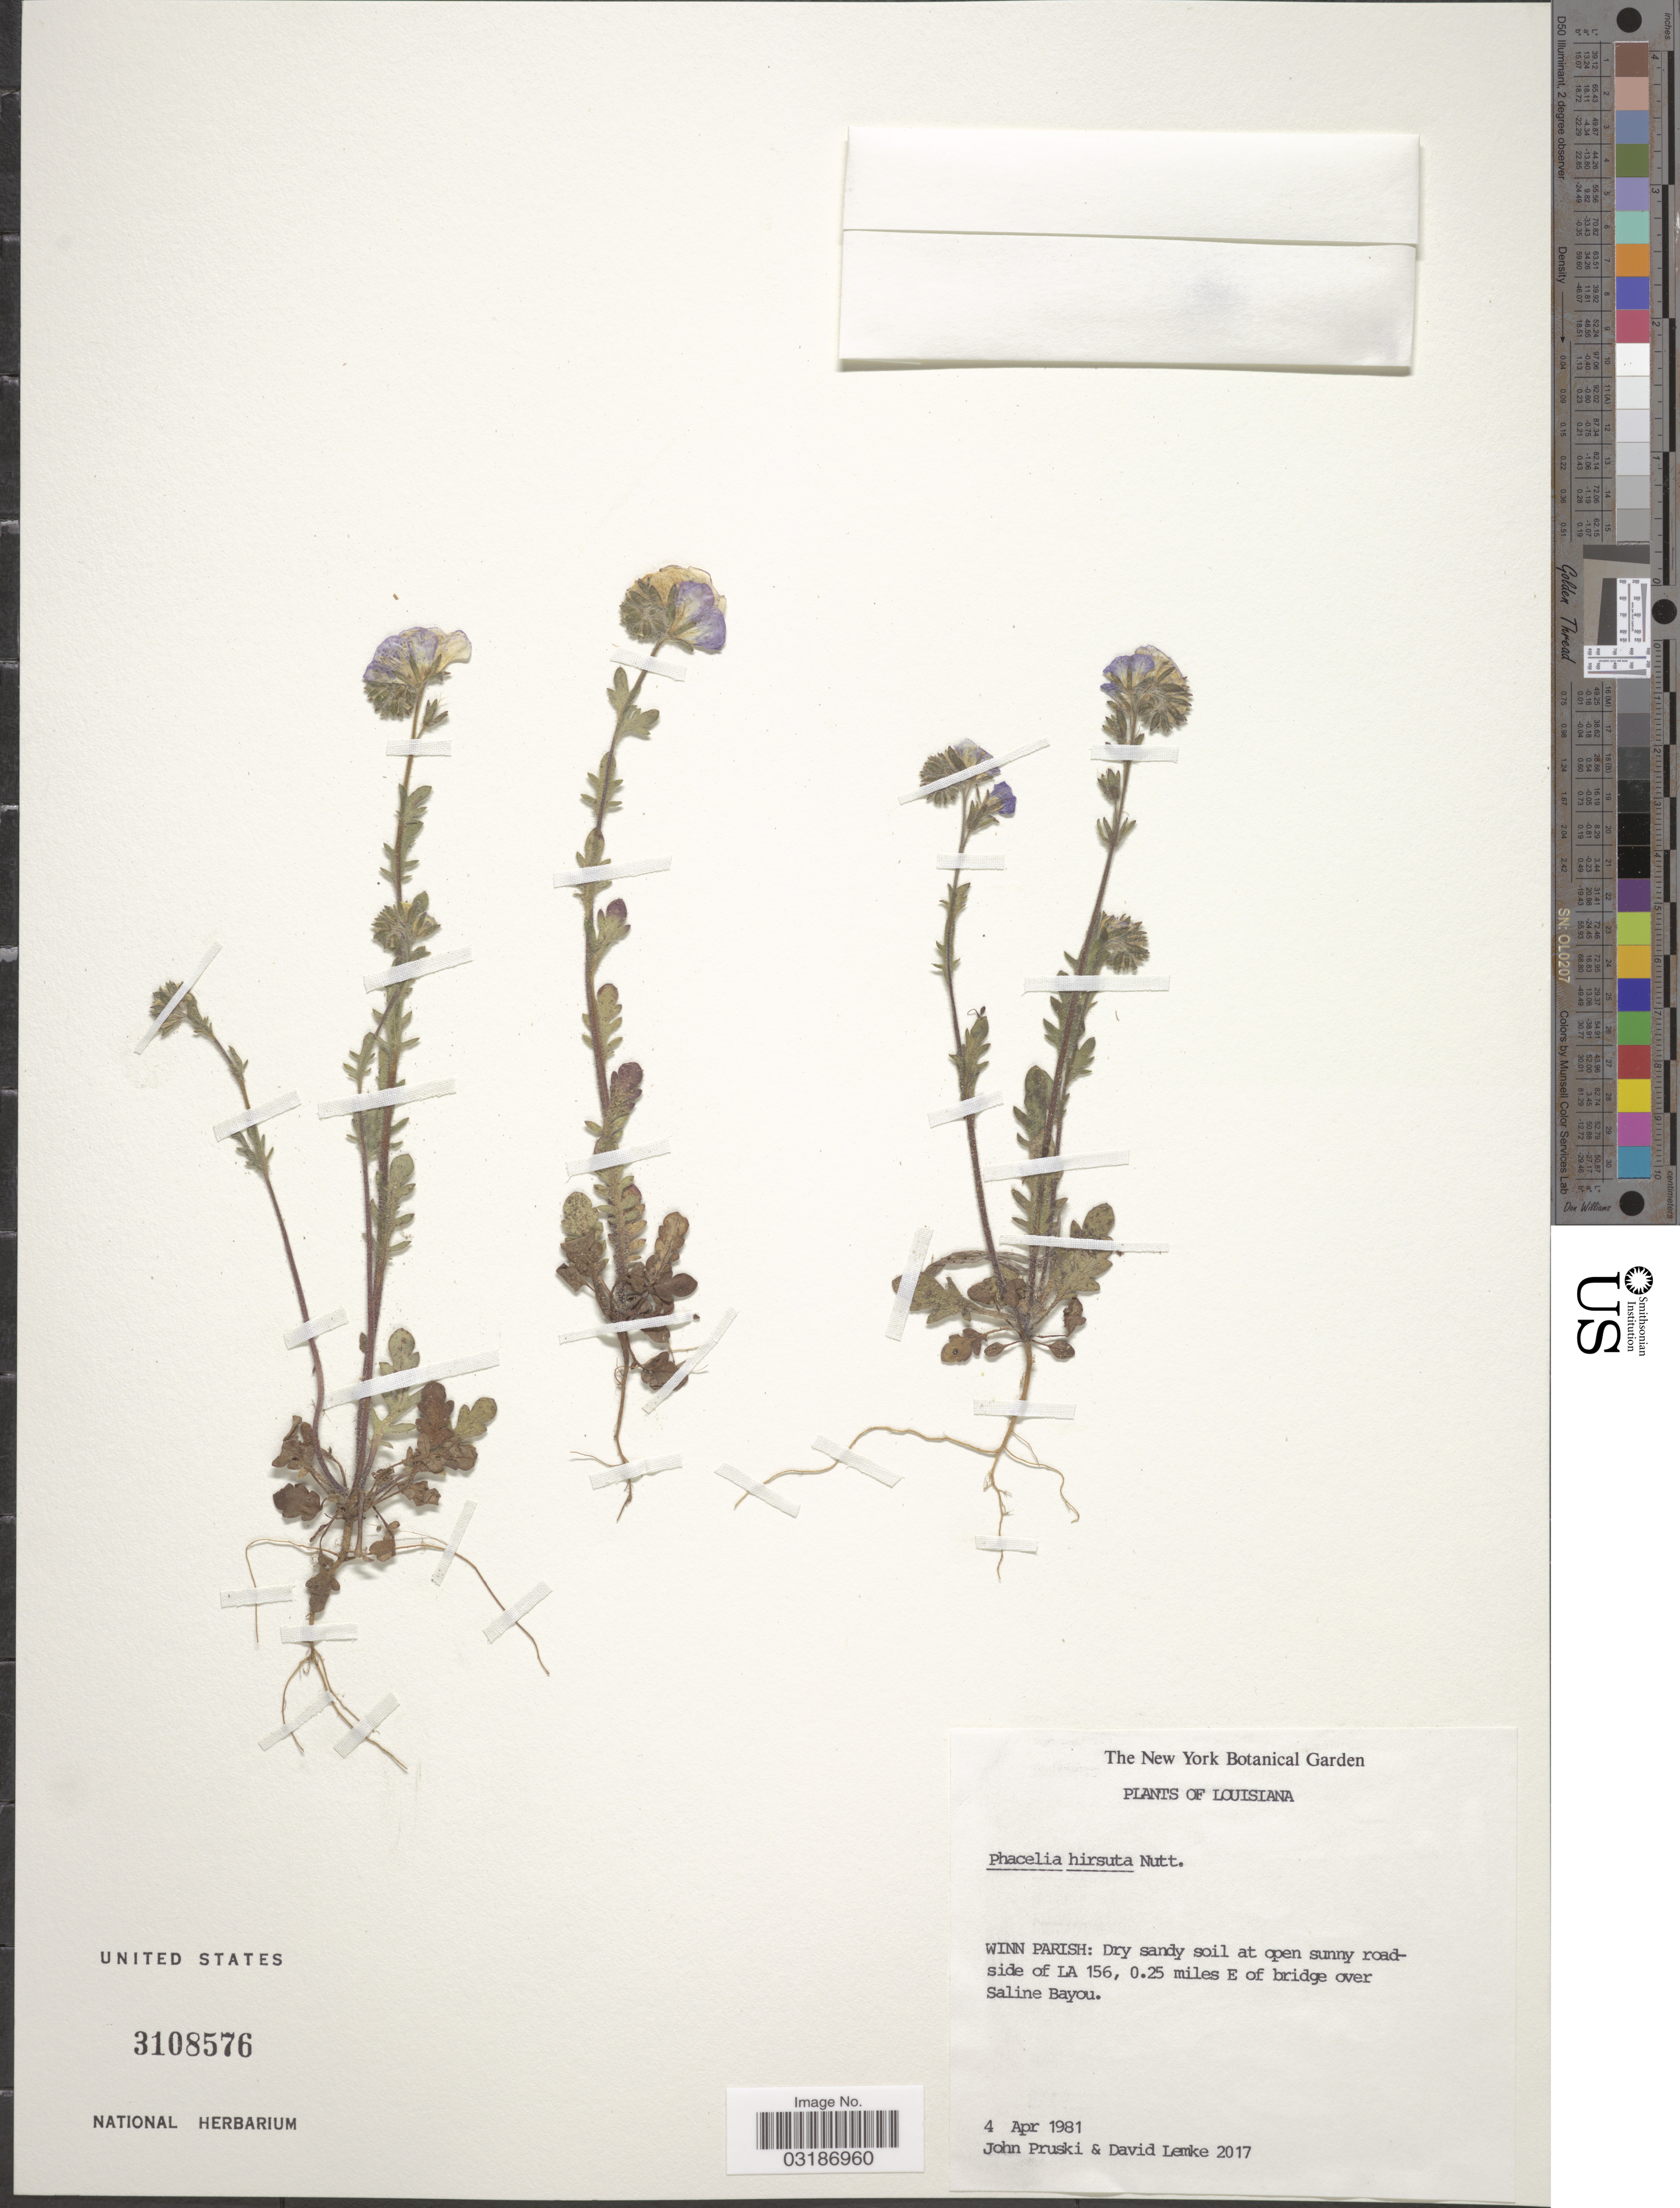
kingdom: Plantae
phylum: Tracheophyta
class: Magnoliopsida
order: Boraginales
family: Hydrophyllaceae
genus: Phacelia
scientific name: Phacelia hirsuta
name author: Nutt.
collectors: J. F. Pruski & D. Lemke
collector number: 2017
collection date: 1981-04-04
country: United States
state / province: Louisiana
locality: Winn Parish: Dry sandy soil at open sunny road-side of LA 156, 0.25 miles E of bridge over Saline Bayou.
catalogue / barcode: US 3108576